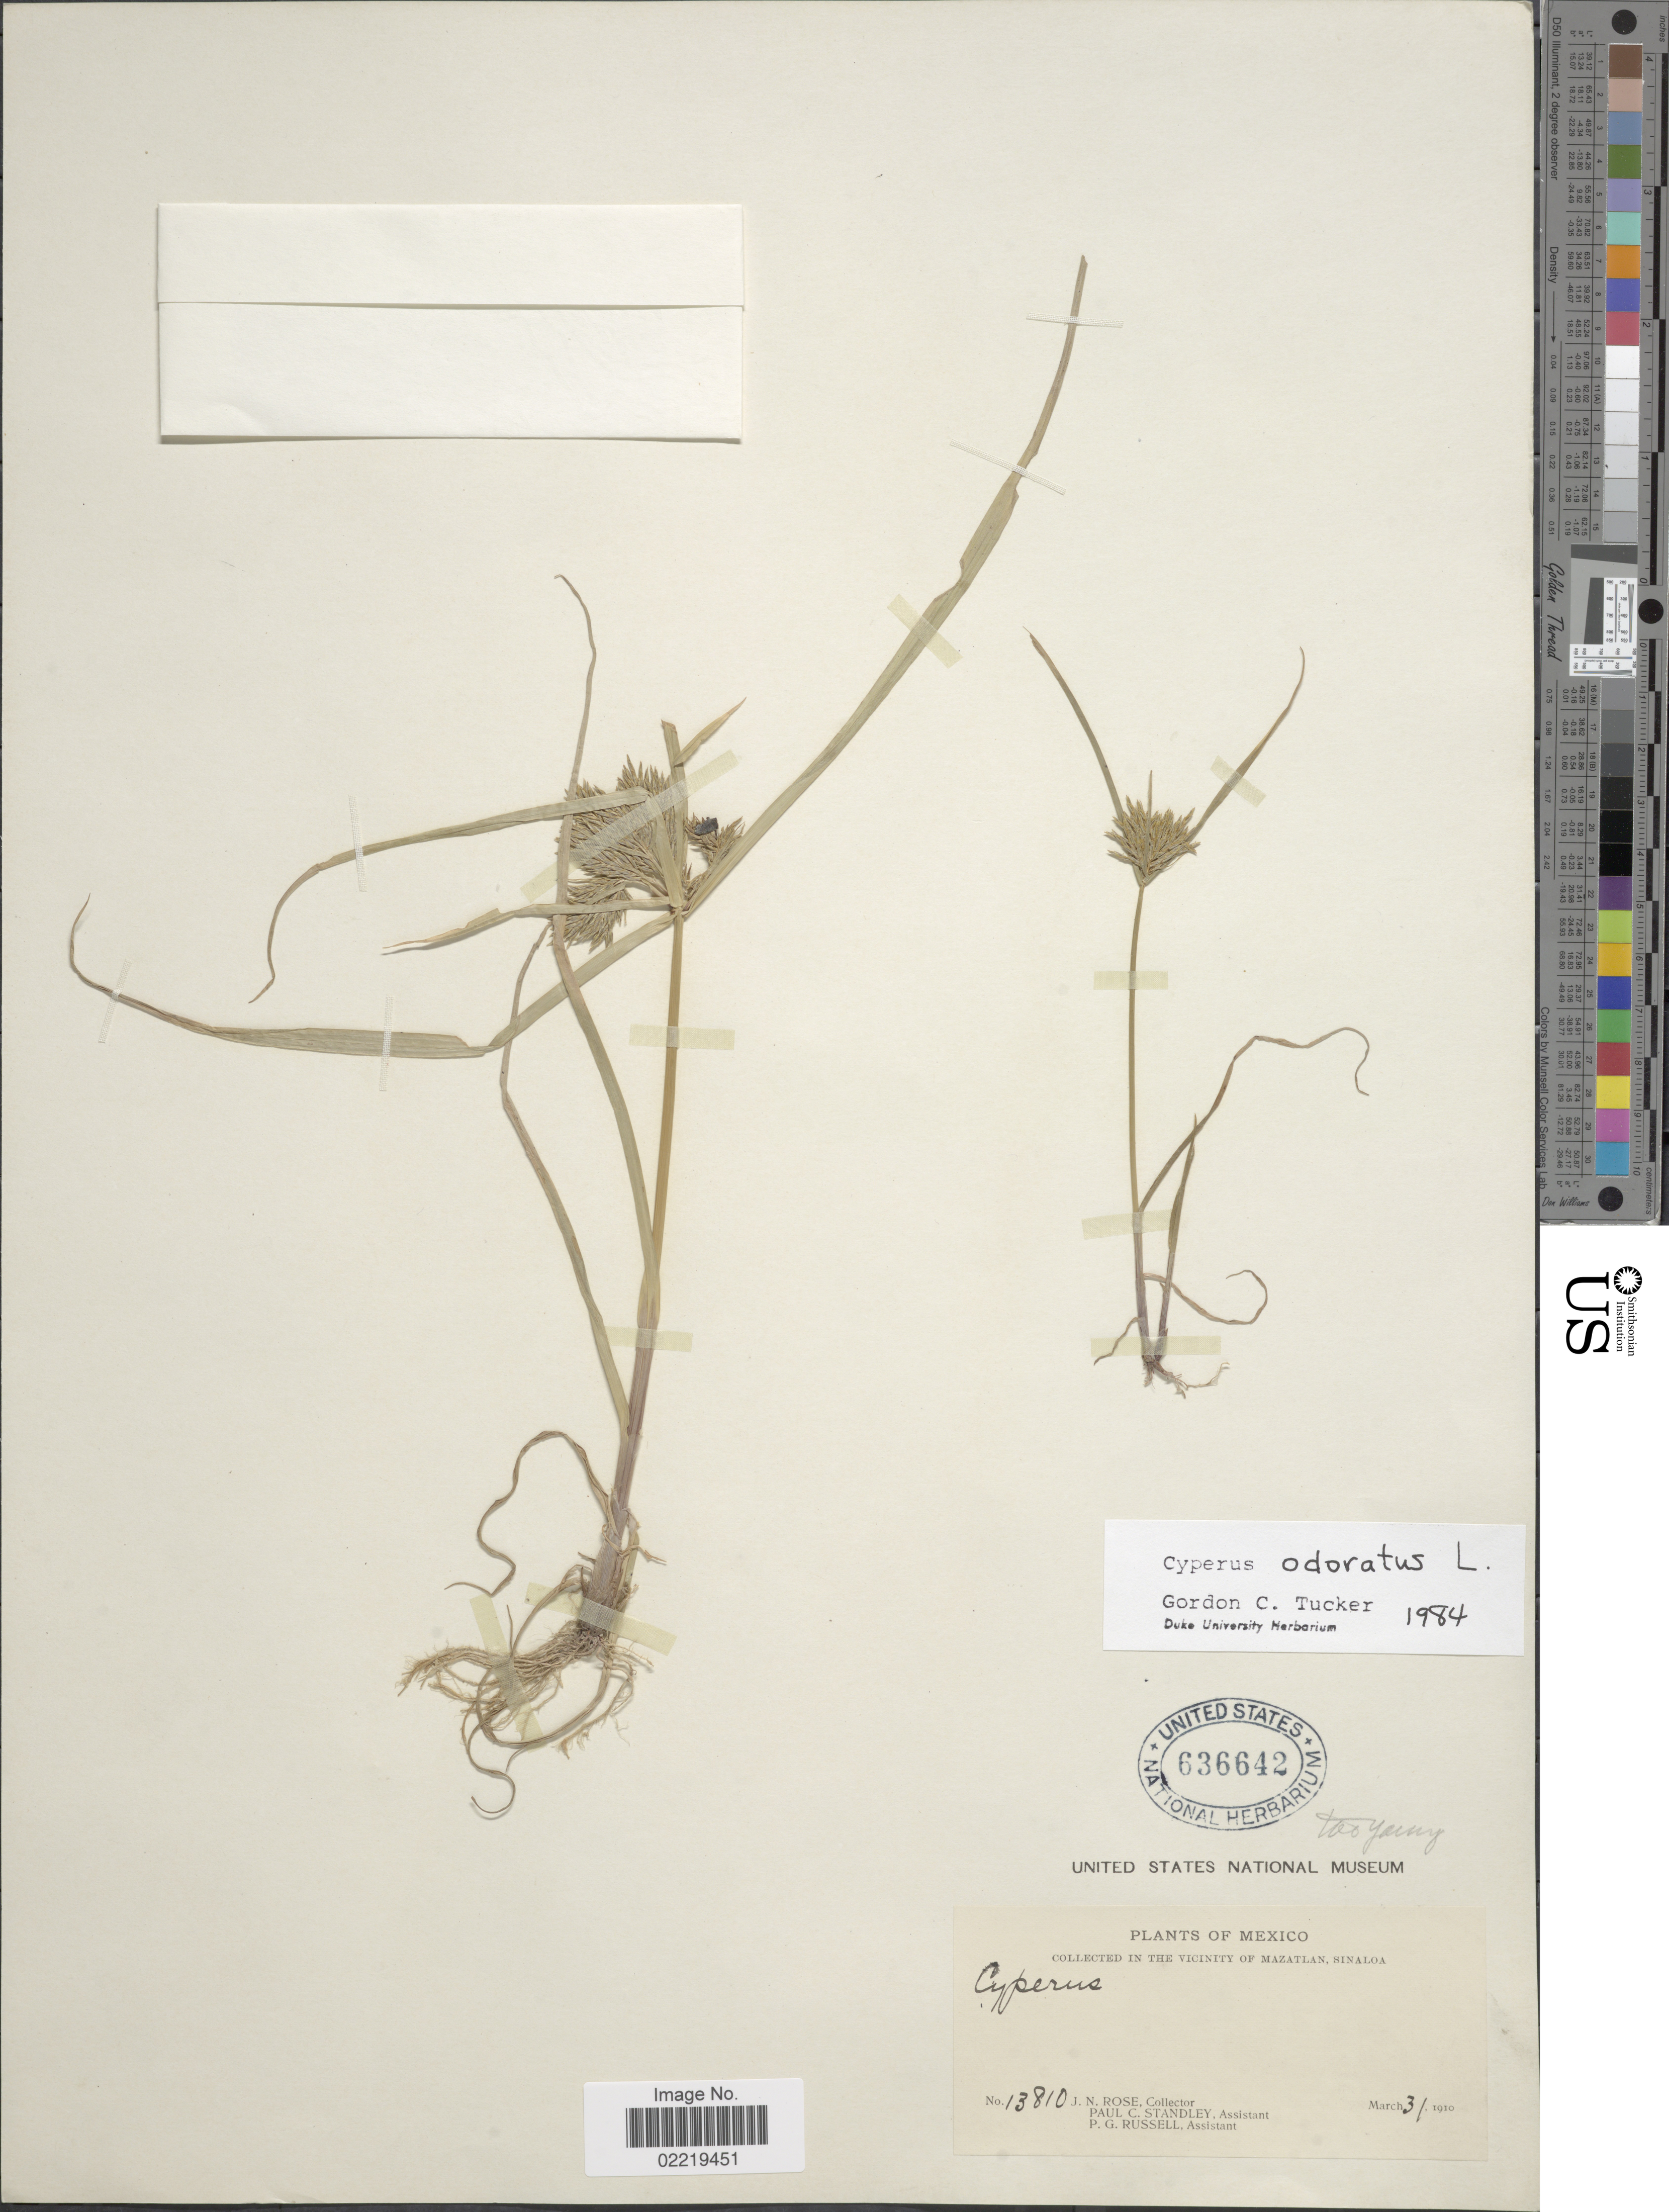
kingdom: Plantae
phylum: Tracheophyta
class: Liliopsida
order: Poales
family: Cyperaceae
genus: Cyperus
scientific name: Cyperus odoratus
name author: L.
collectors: J. N. Rose, P. C. Standley & P. G. Russell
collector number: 13810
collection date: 1910-03-31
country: Mexico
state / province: Sinaloa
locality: In the vicinity of Mazatlan.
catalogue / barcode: US 636642